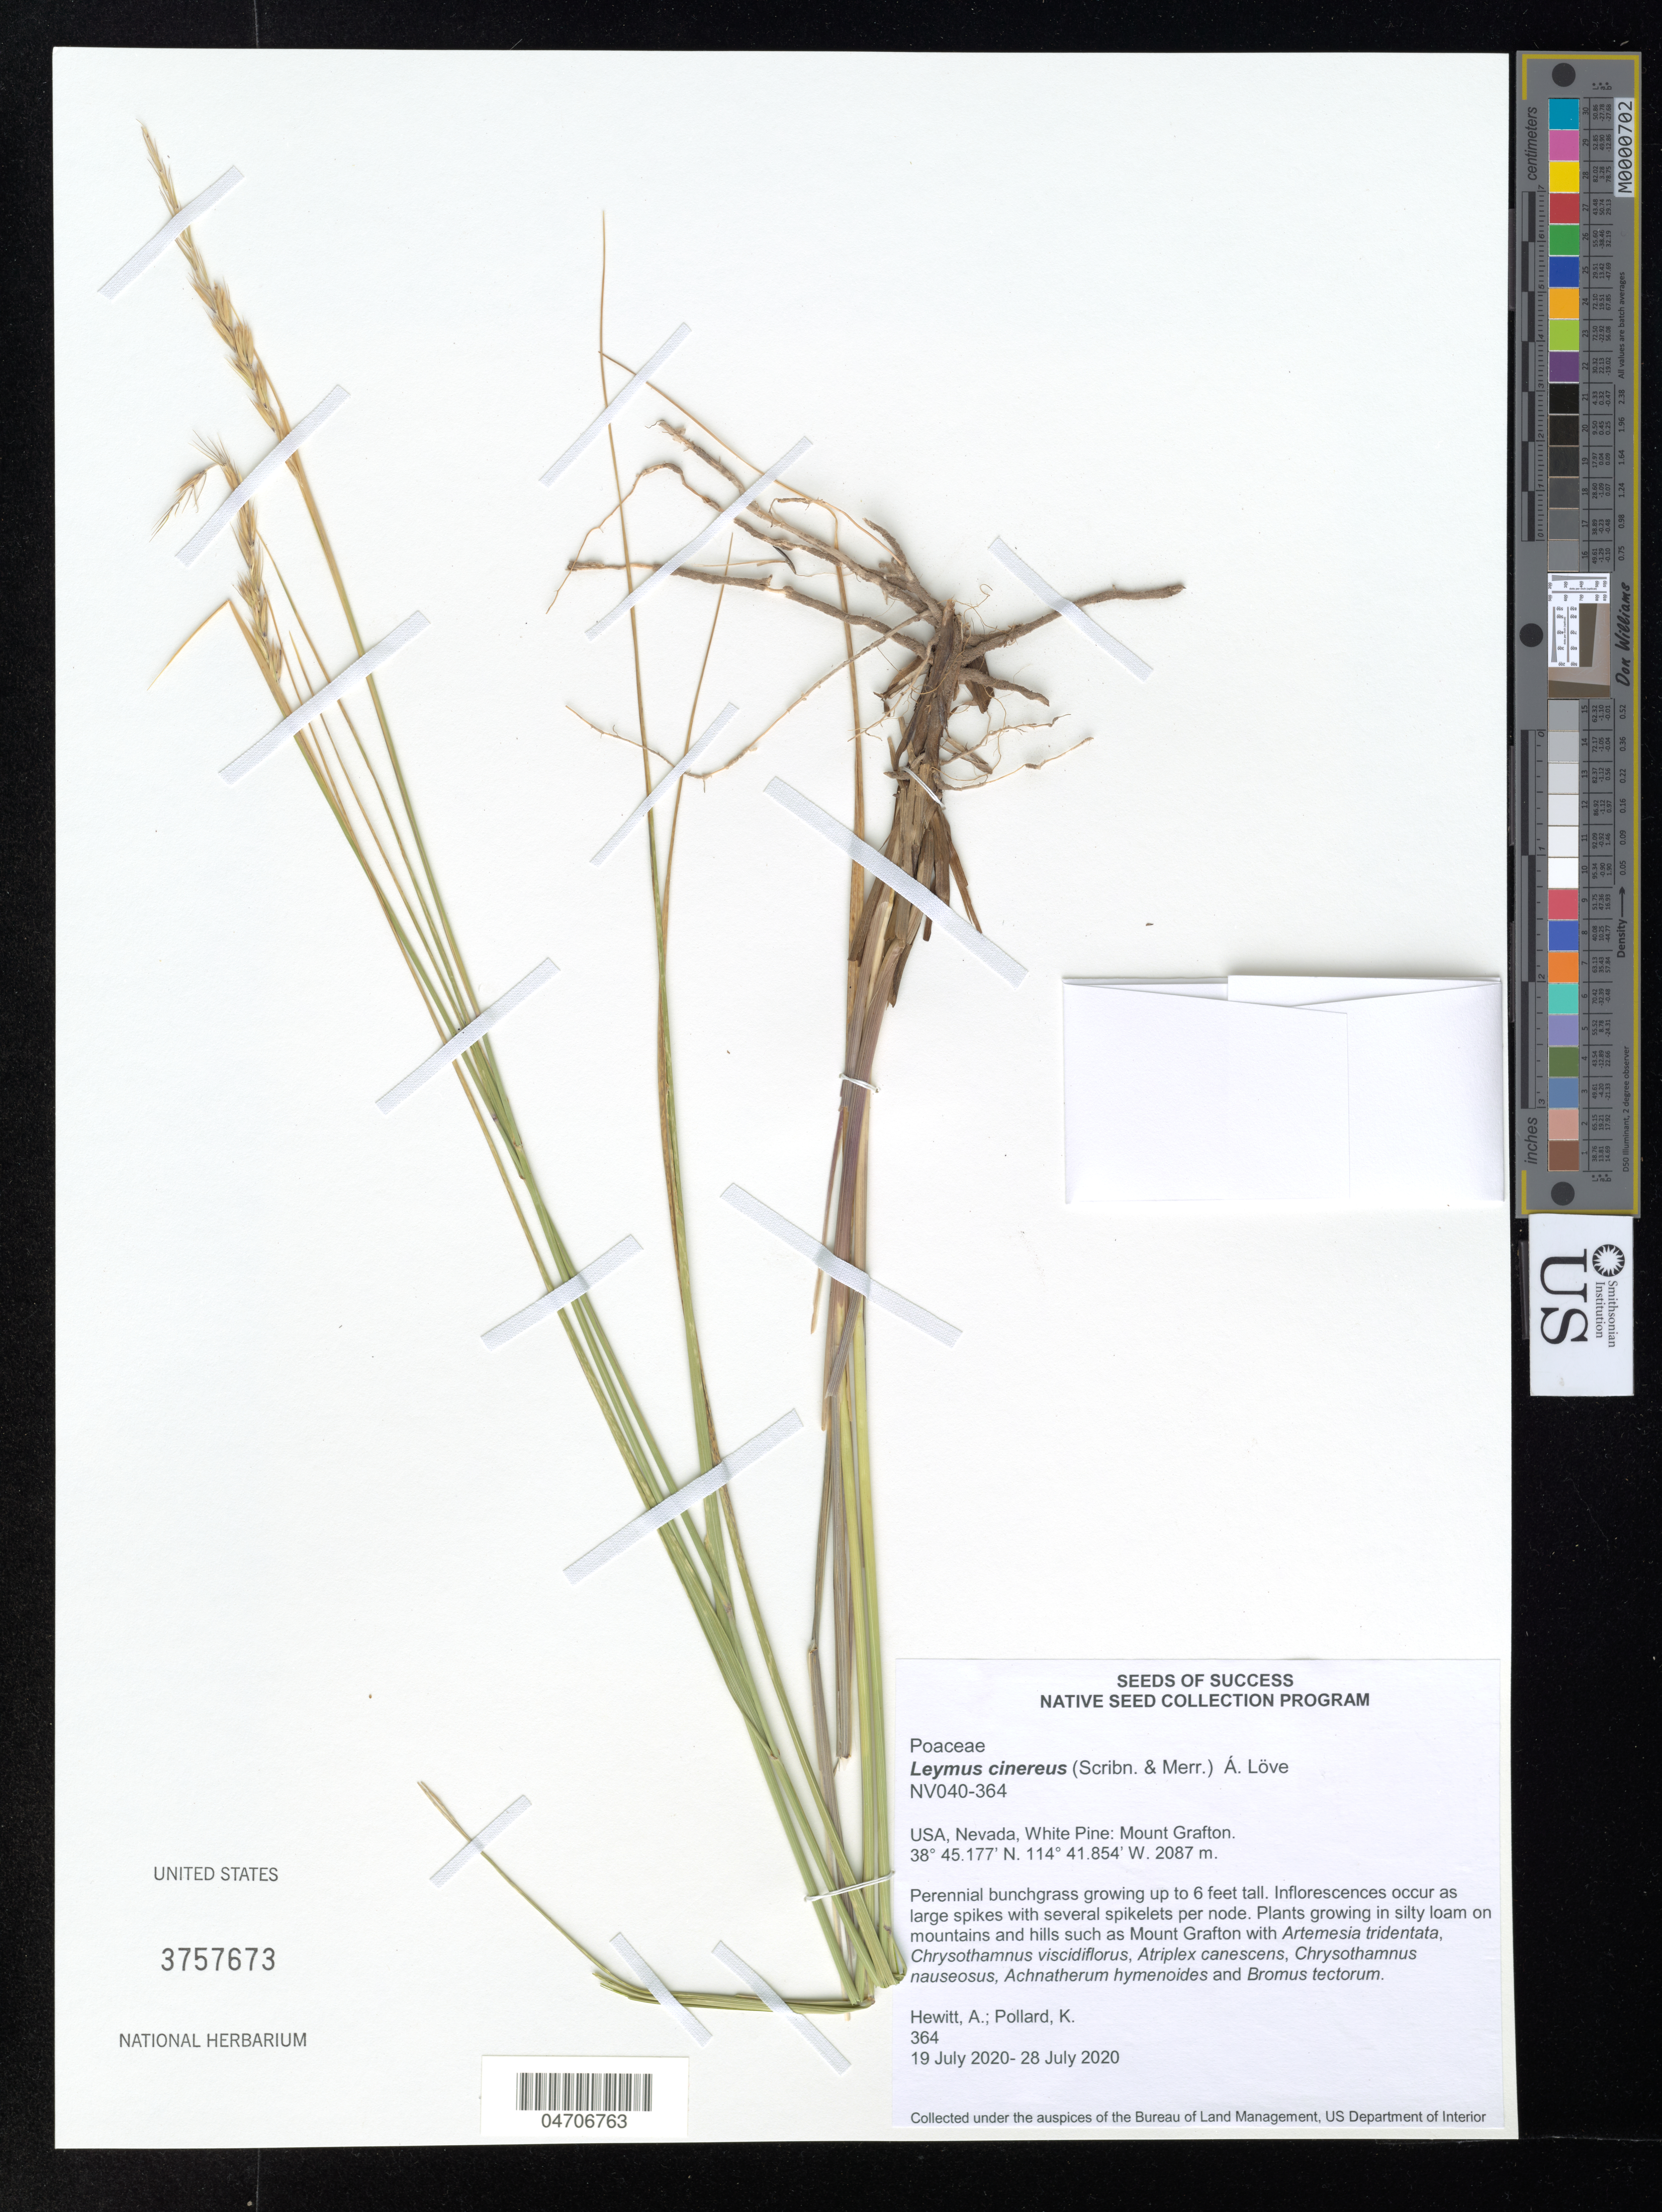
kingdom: Plantae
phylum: Tracheophyta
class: Liliopsida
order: Poales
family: Poaceae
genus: Leymus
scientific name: Leymus cinereus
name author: (Scribn. & Merr.) Á. Löve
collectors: A. Hewitt & C. Mendonça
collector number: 364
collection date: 2020-07-19/2020-07-28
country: United States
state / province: Nevada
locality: White Pine: Mount Grafton. On mountains and hills such as Mount Grafton.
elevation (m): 2087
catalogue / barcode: US 3757673